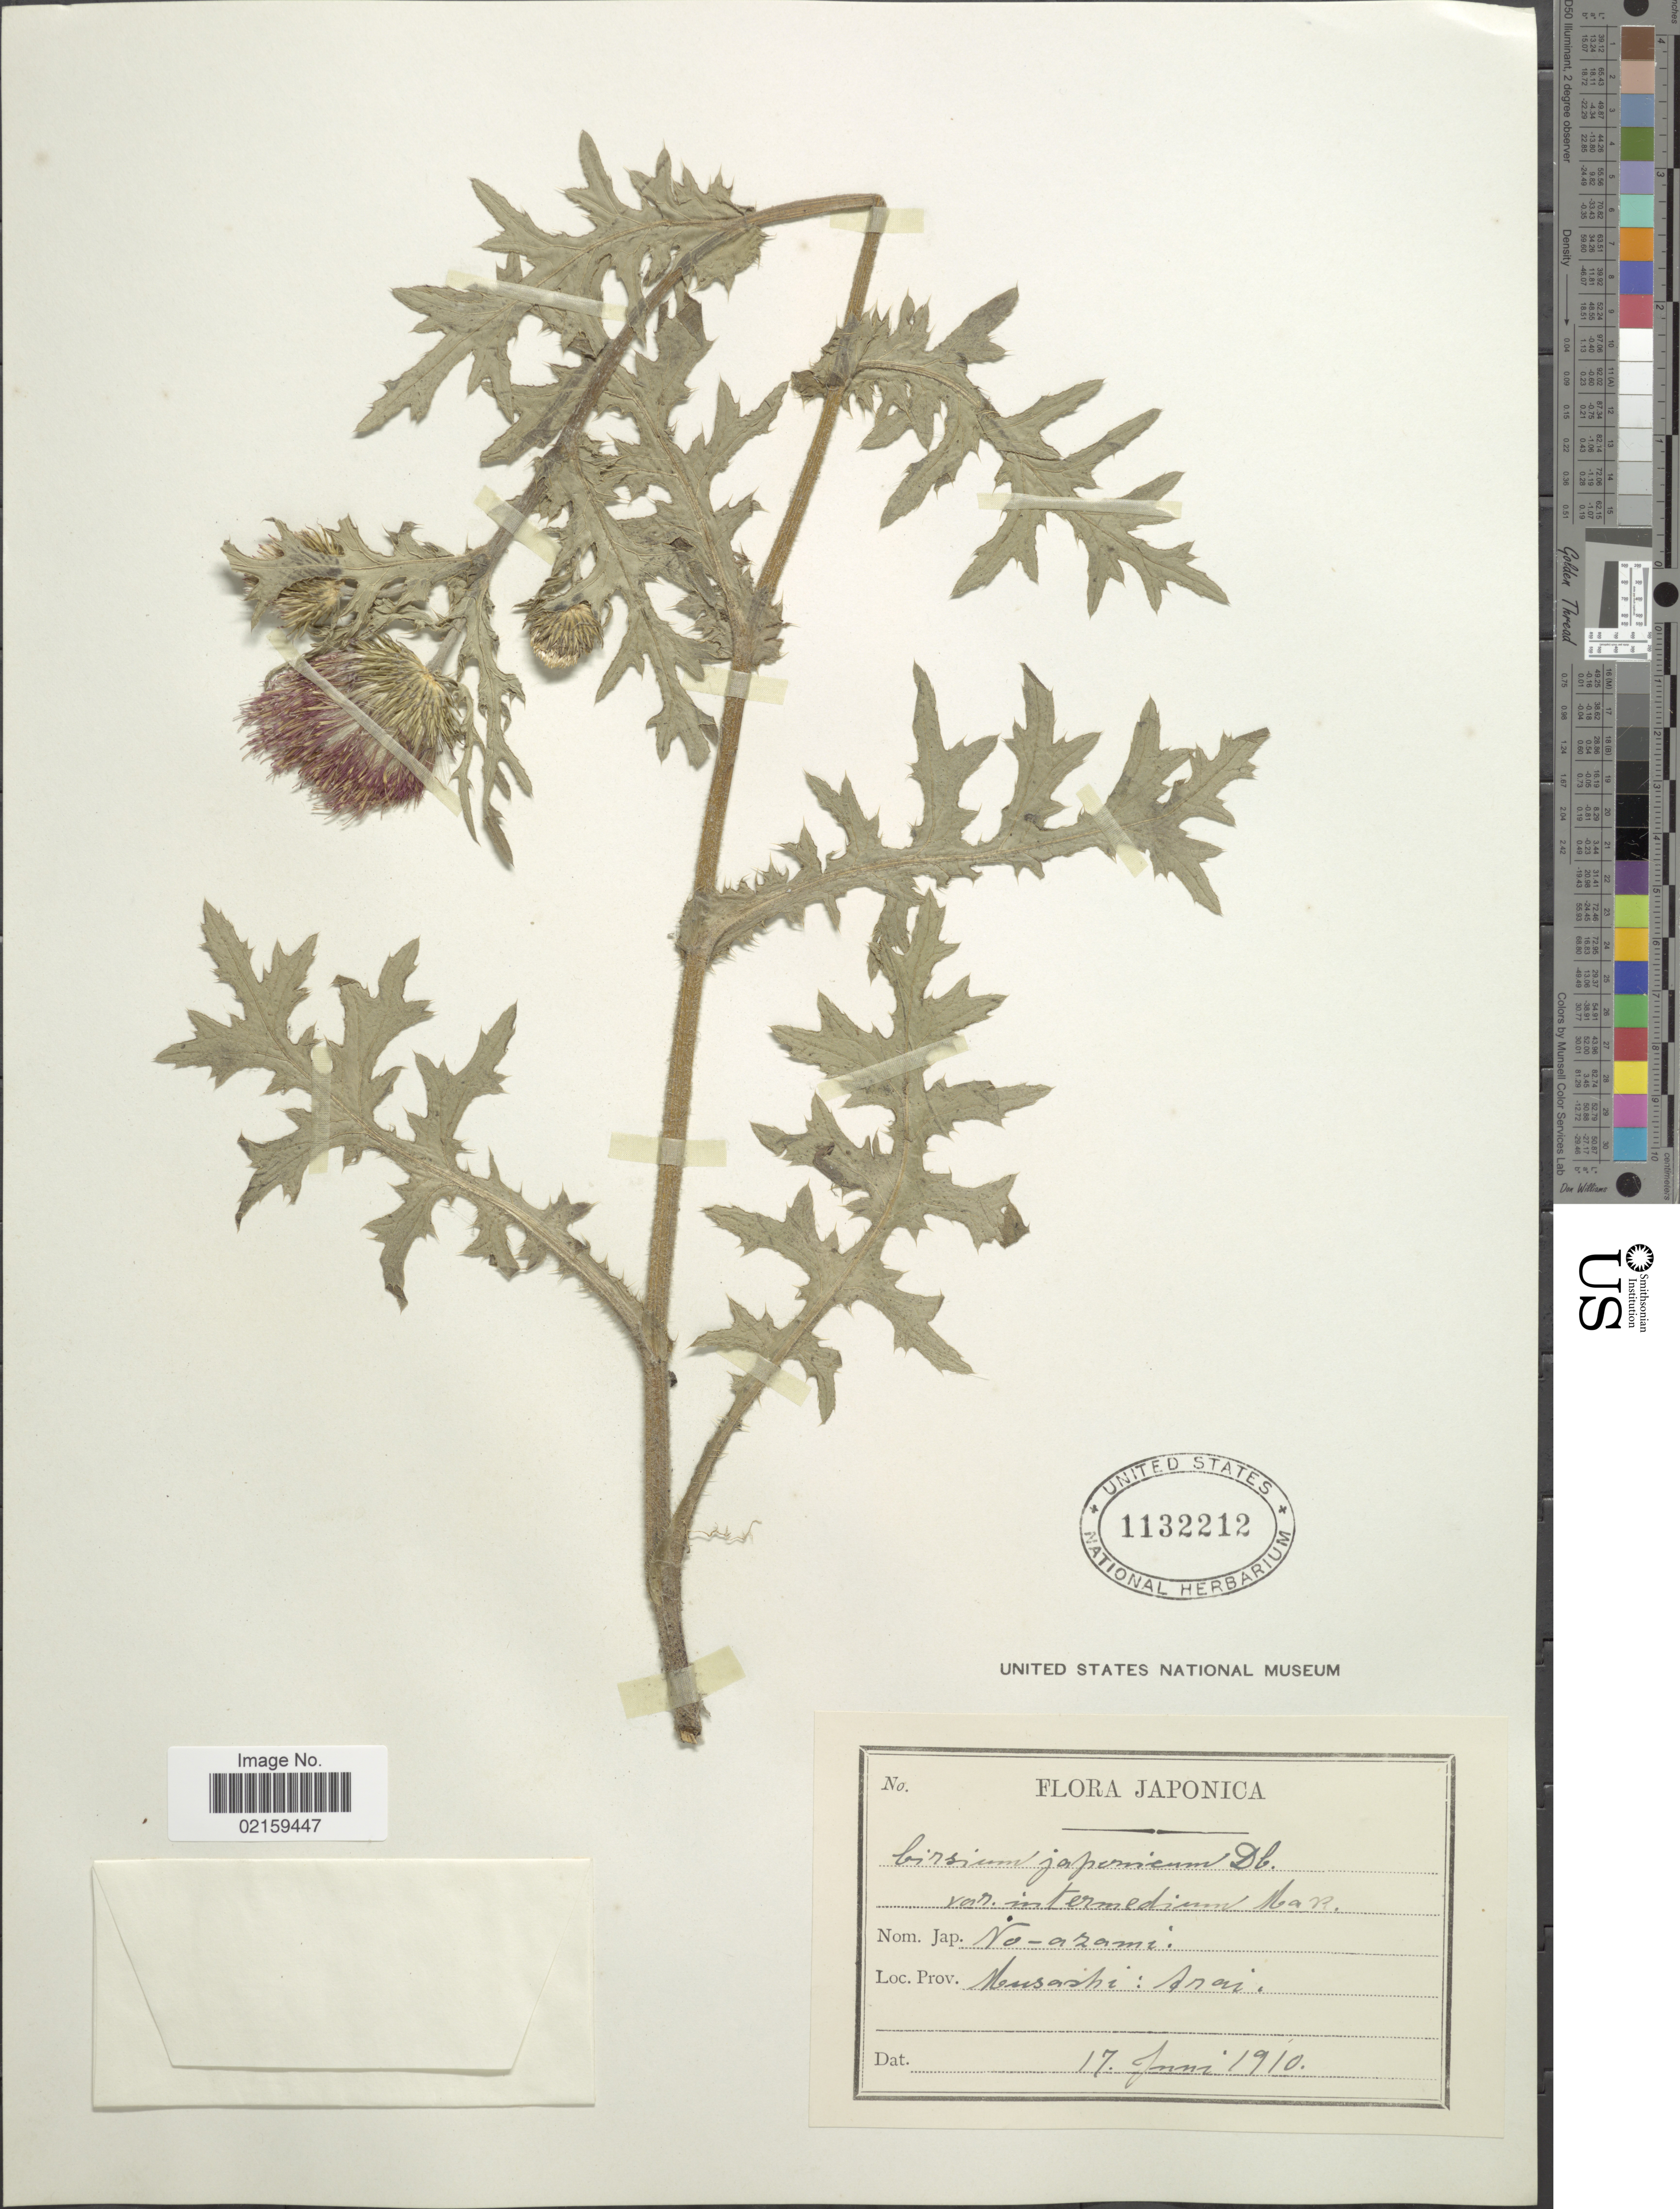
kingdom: Plantae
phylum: Tracheophyta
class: Magnoliopsida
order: Asterales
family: Asteraceae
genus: Cirsium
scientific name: Cirsium japonicum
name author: DC.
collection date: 1910-06-17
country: Japan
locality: Musashi: Arai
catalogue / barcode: US 1132212